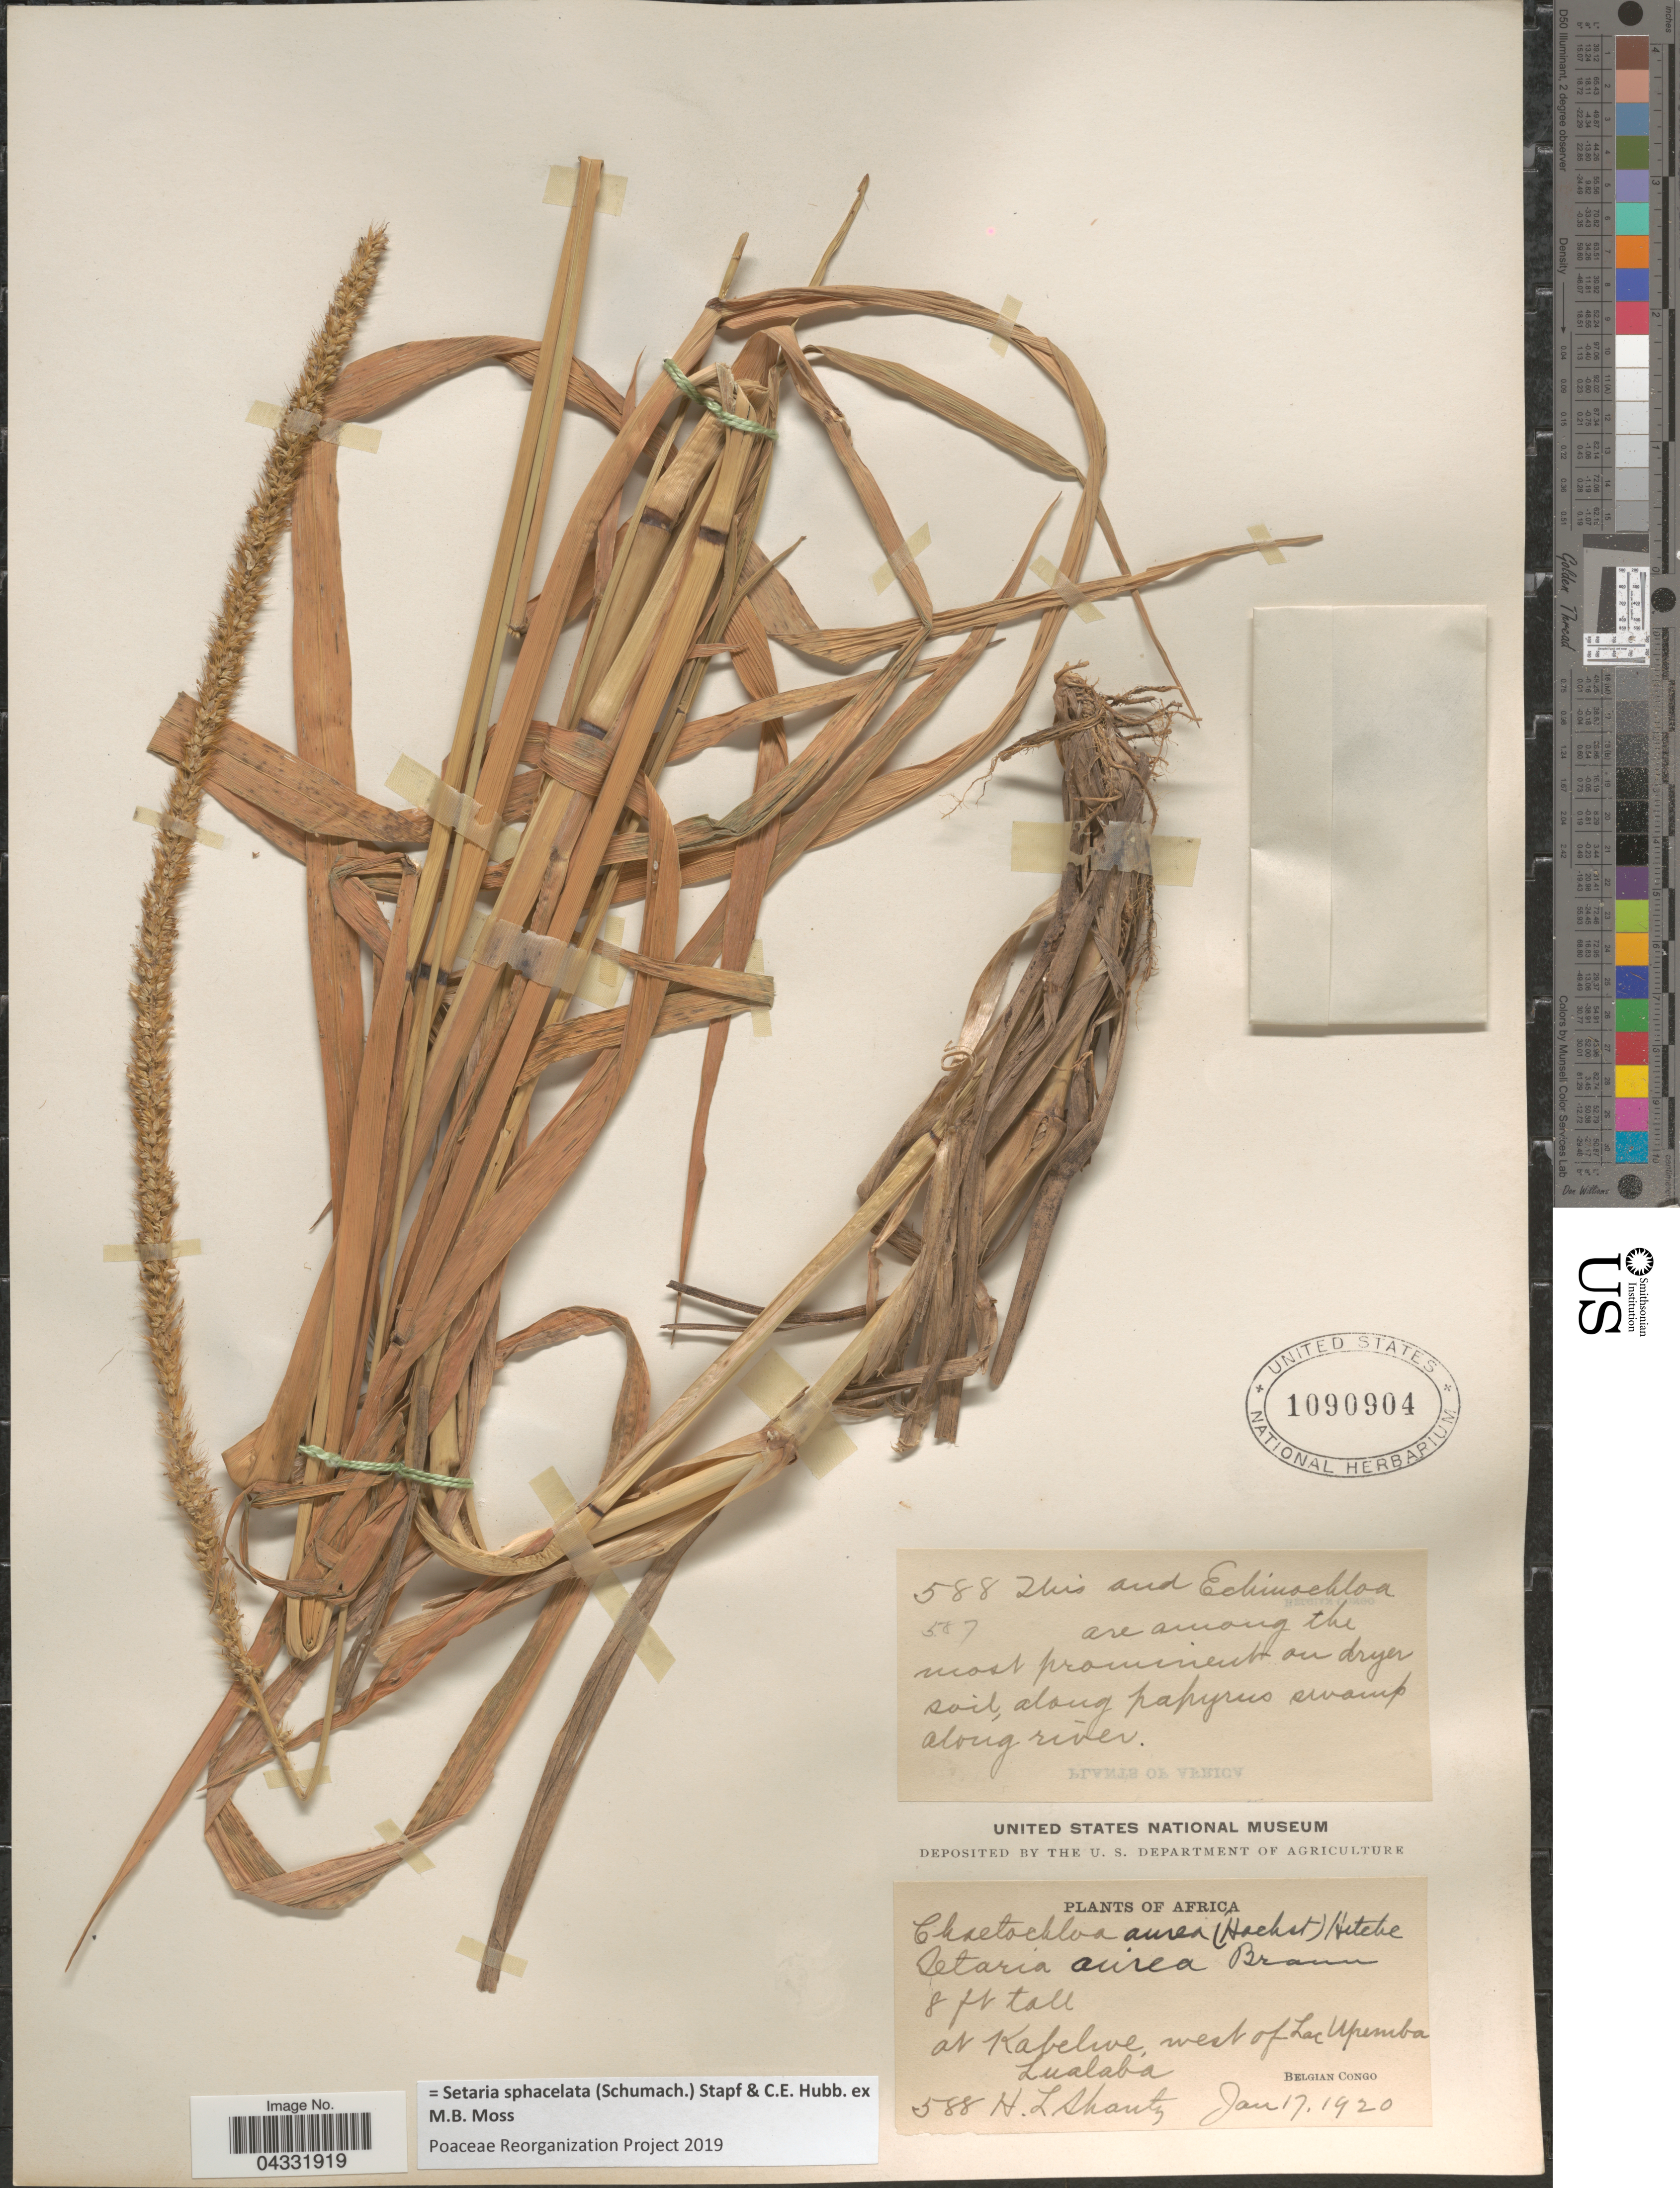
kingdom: Plantae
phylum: Tracheophyta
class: Liliopsida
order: Poales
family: Poaceae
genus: Setaria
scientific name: Setaria sphacelata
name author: (Schumach.) Stapf & Hubb. ex Moss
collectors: H. Shantz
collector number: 588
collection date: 1920-01-17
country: Congo, Democratic Republic of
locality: At Kabelwe, west of Lac Upemba Lualaba. Belgian Congo.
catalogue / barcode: US 1090904